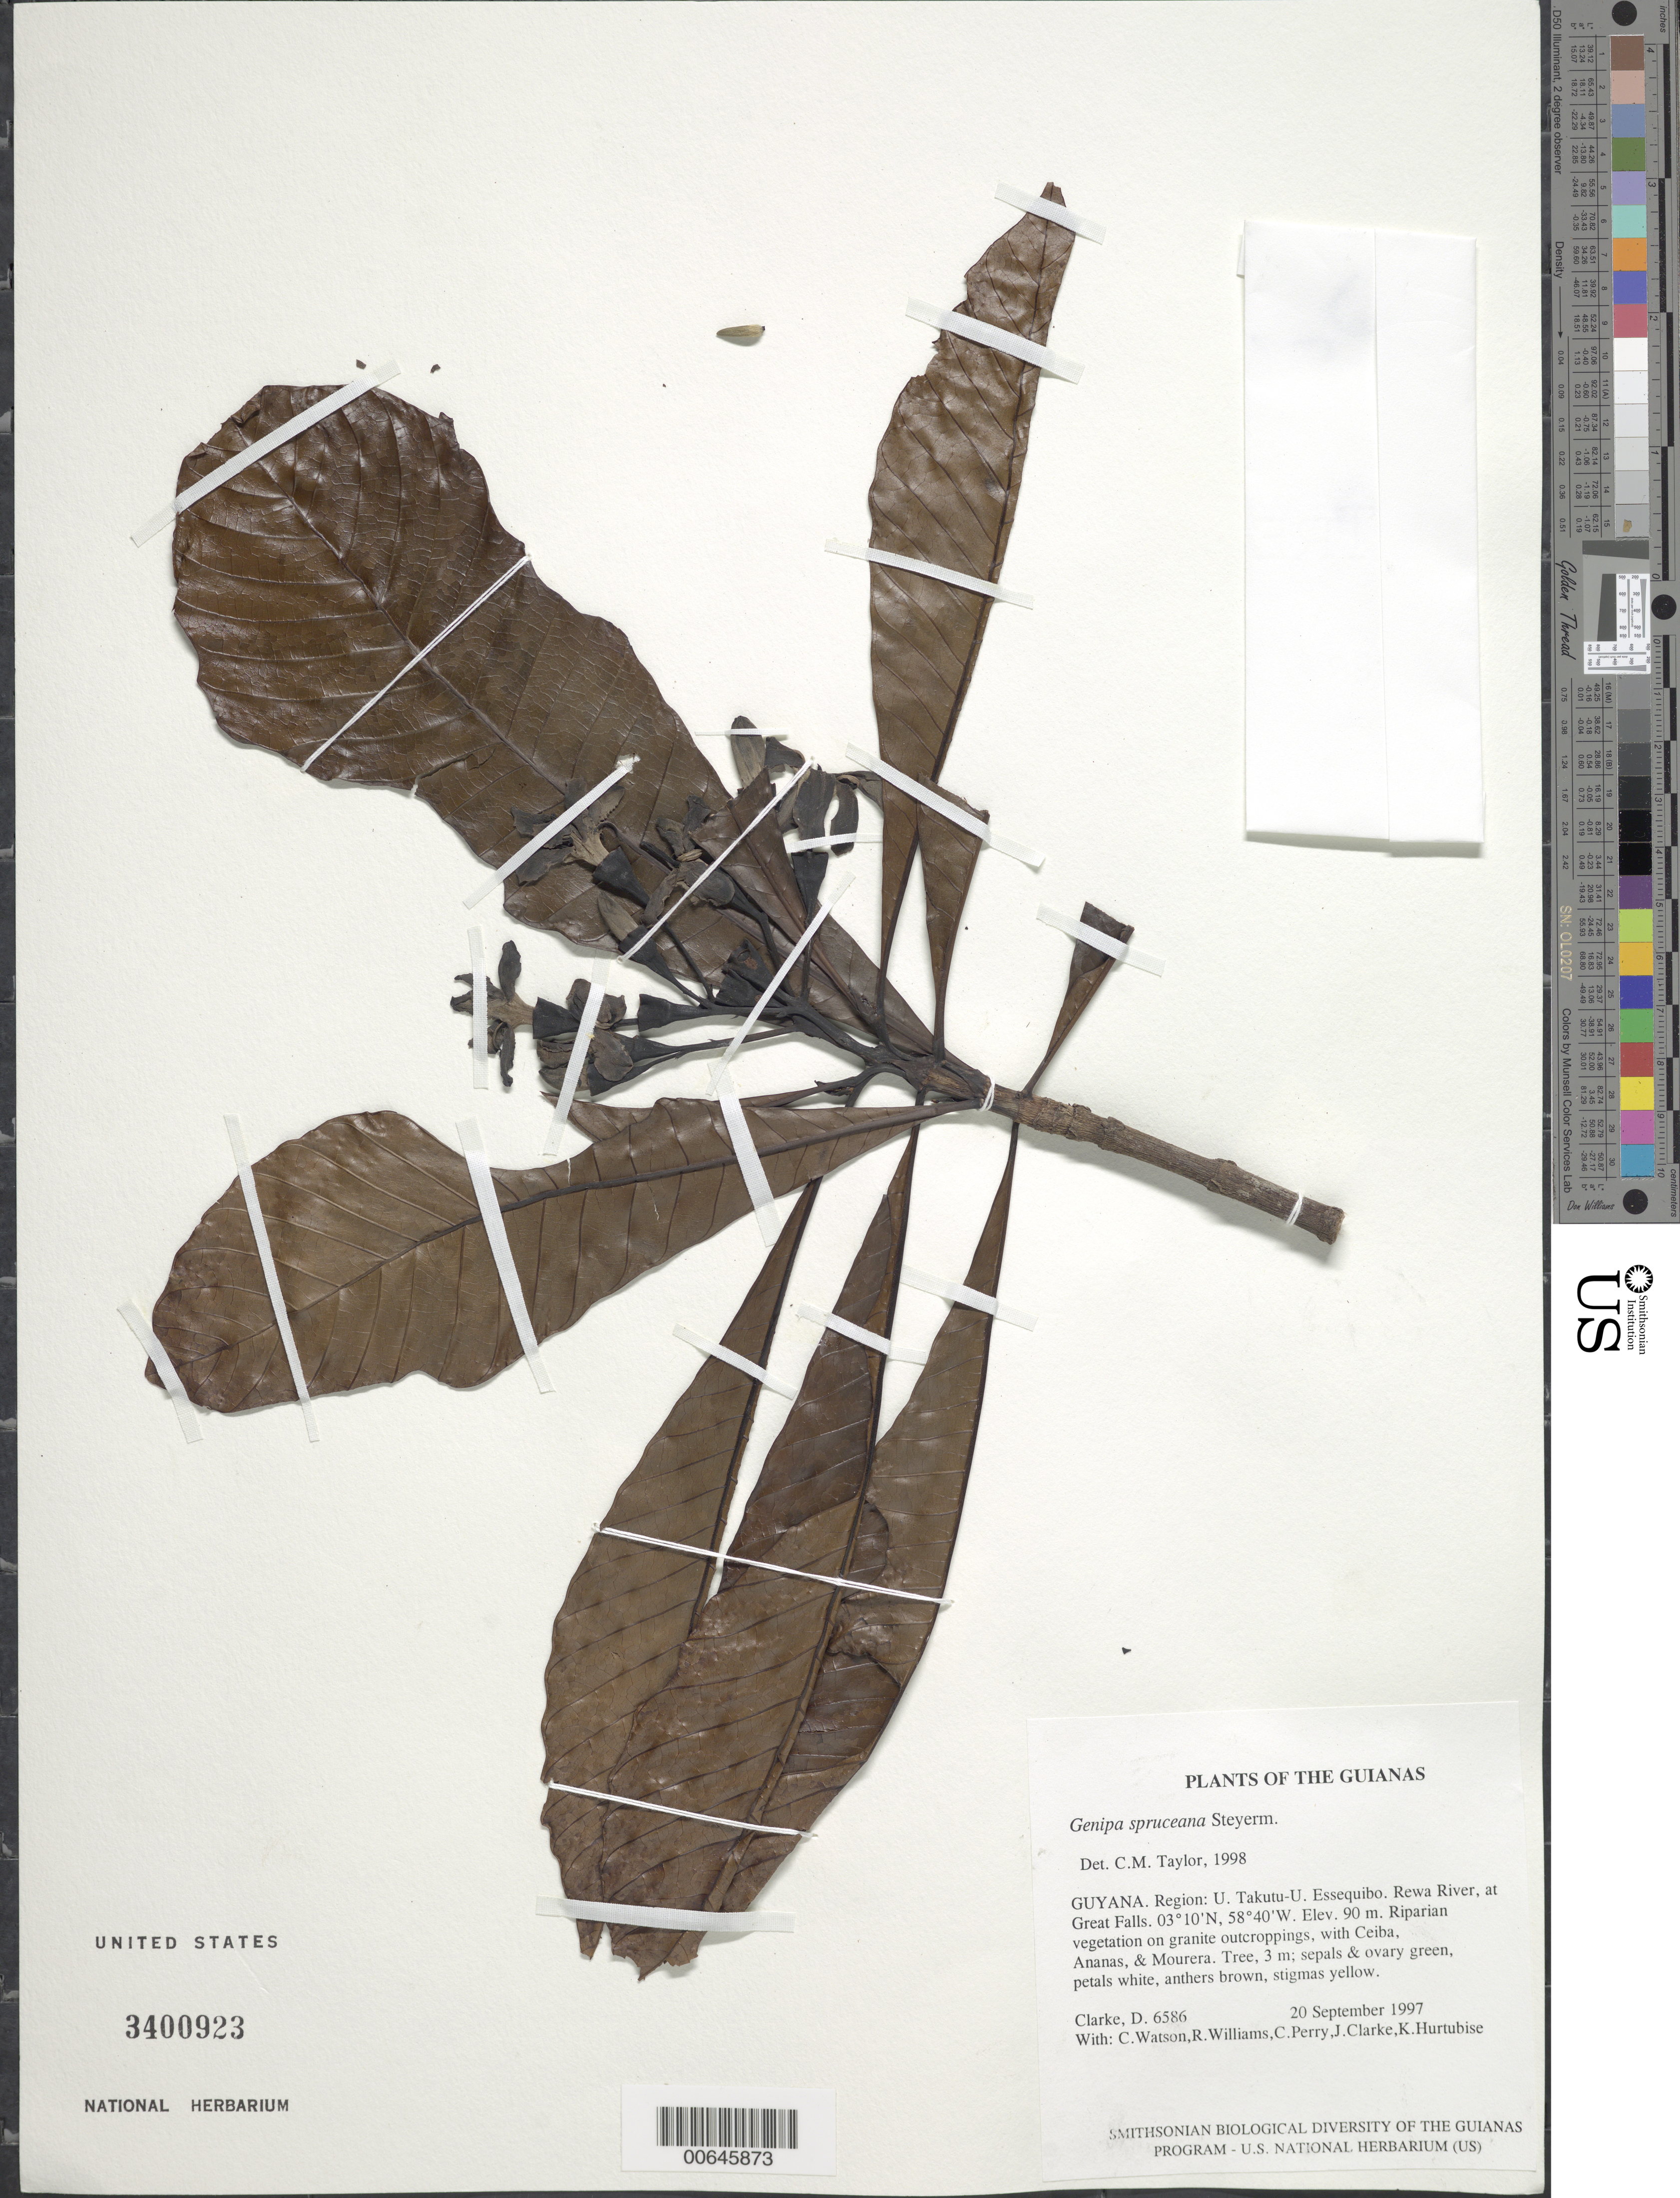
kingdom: Plantae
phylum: Tracheophyta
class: Magnoliopsida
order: Gentianales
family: Rubiaceae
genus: Genipa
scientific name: Genipa spruceana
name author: Steyerm.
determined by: Taylor, Charlotte M.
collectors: H. D. Clarke, C. Watson, R. Williams, C. Perry, J. Clarke & K. Hurtubise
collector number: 6586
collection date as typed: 20 September 1997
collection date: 1997-09-20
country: Guyana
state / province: U. Takutu-U. Essequibo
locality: Rewa River, at Great Falls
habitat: Riparian vegetation on granite outcroppings, with Ceiba, Ananas, & Mourera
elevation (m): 90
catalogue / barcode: US 3400923